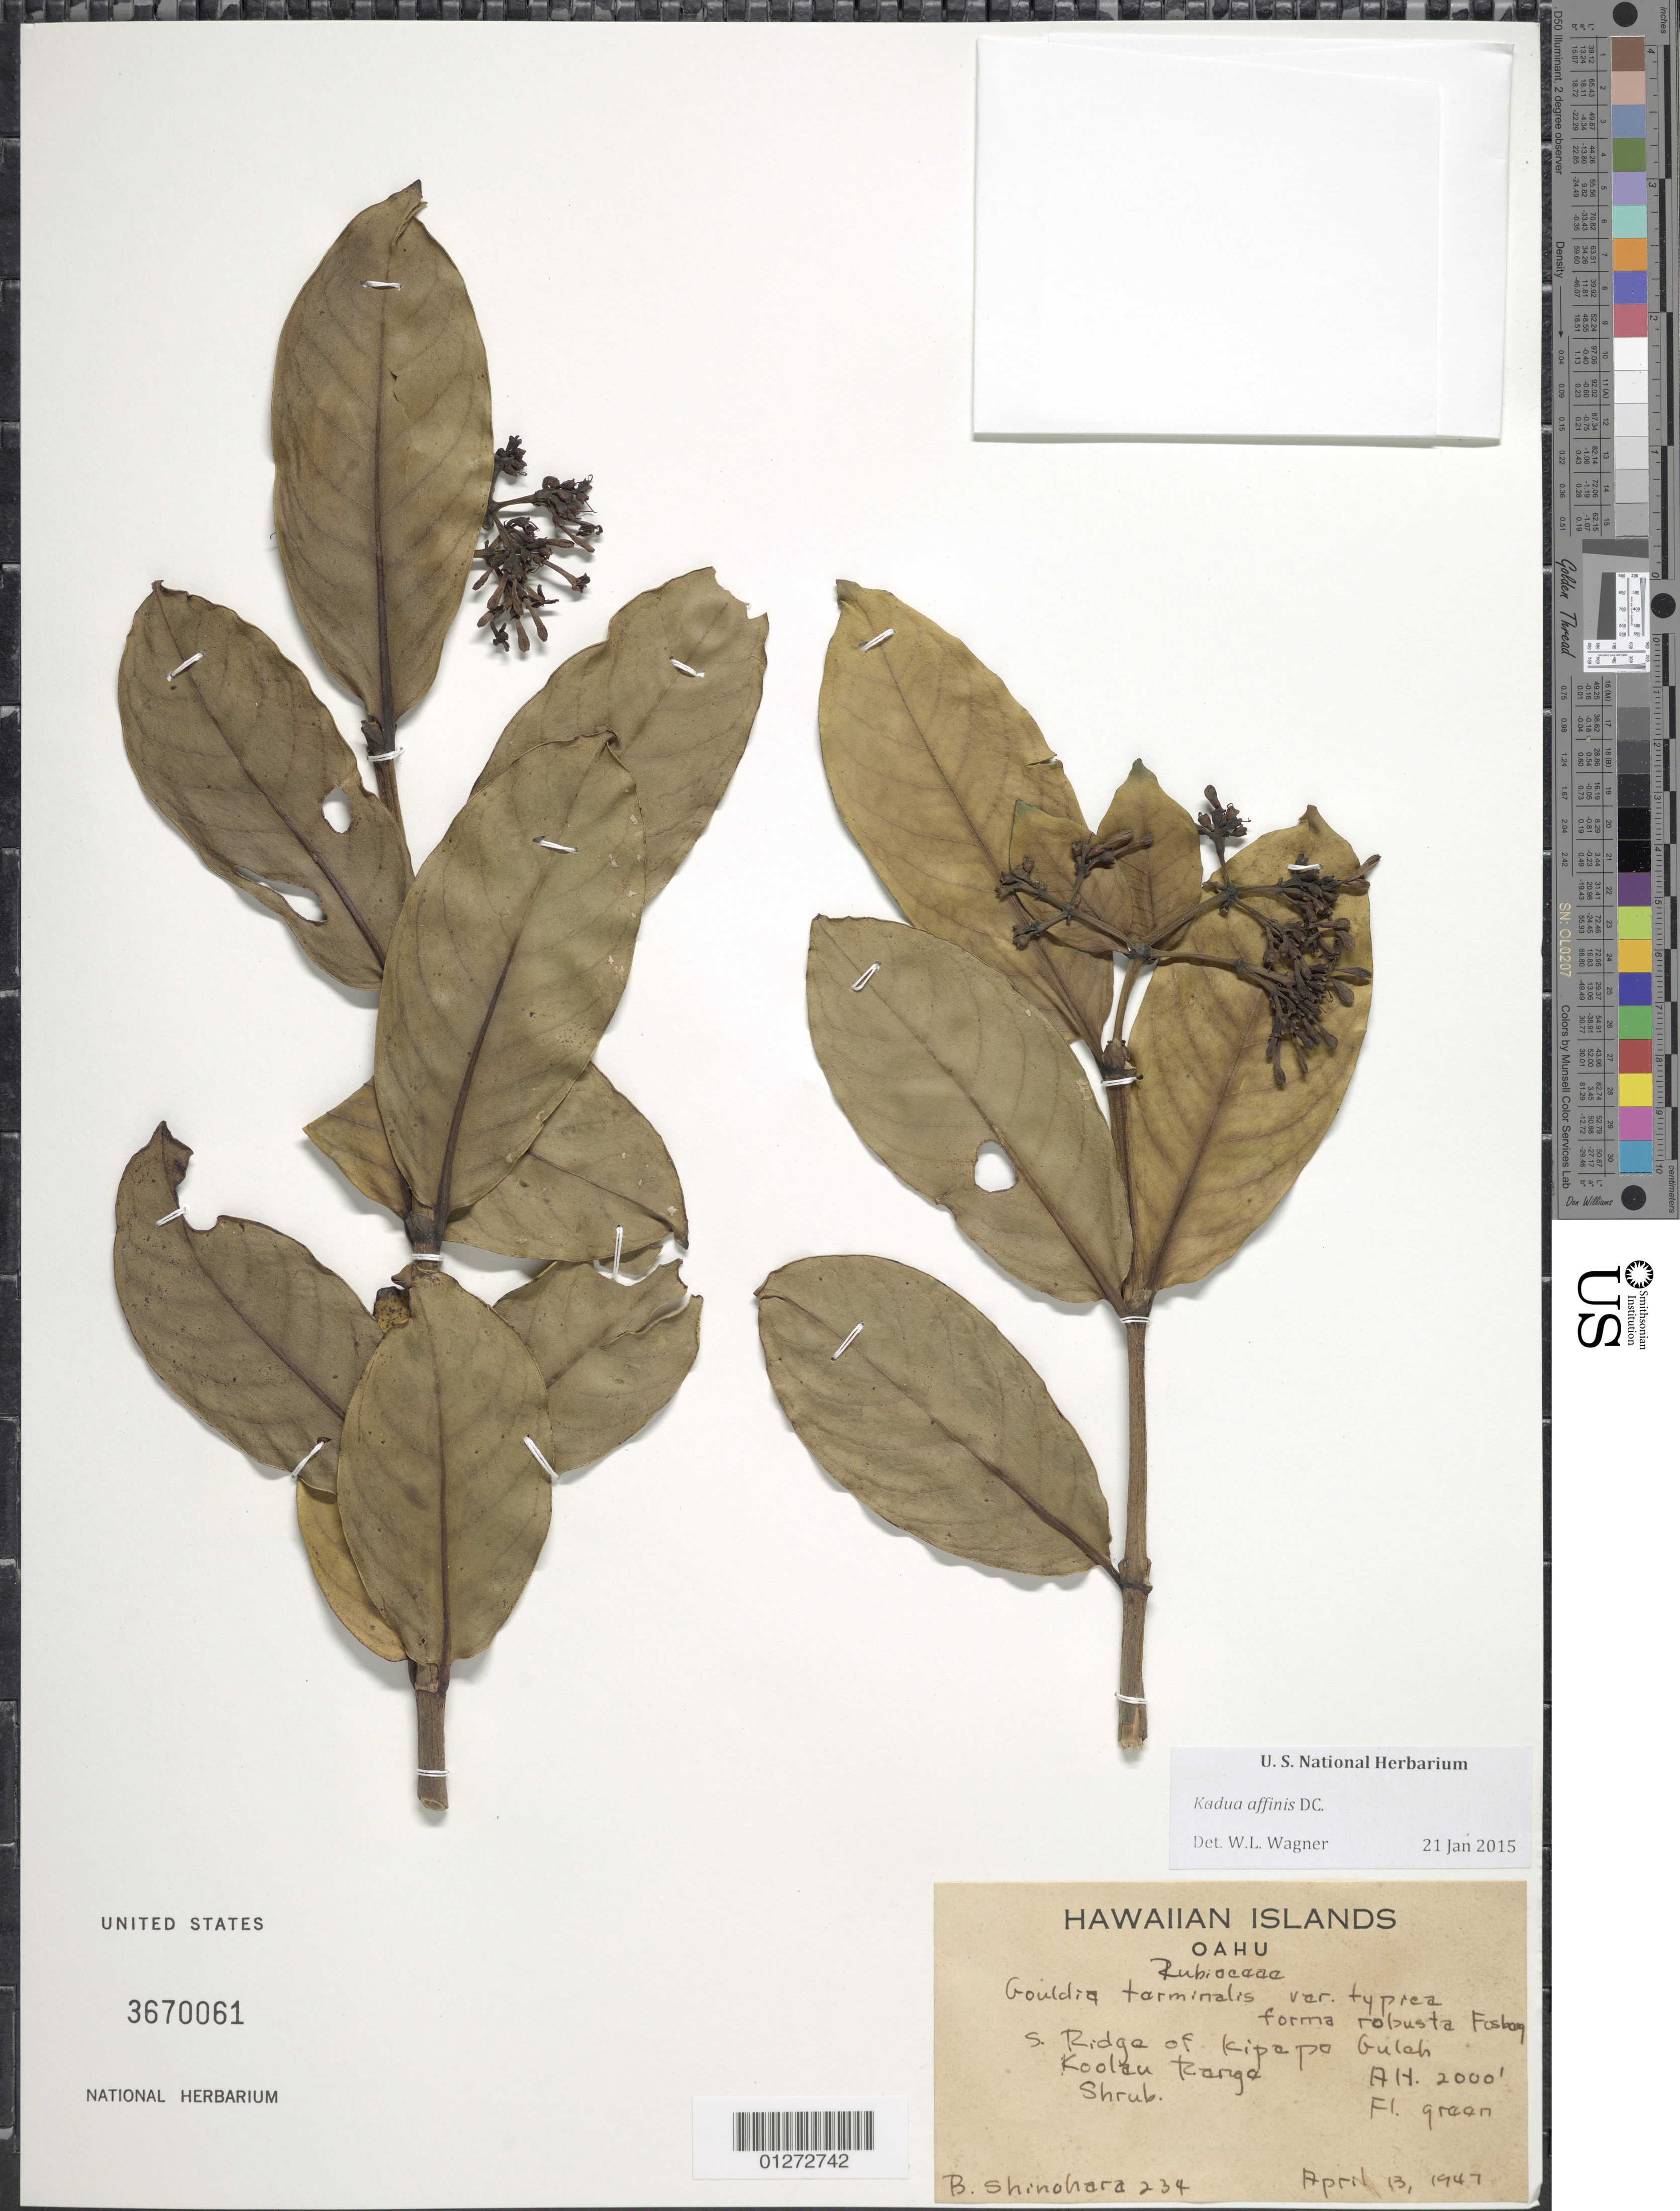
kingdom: Plantae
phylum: Tracheophyta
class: Magnoliopsida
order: Gentianales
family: Rubiaceae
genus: Kadua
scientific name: Kadua affinis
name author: DC.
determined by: Wagner, W. L., (BOT), Smithsonian Institution - National Museum of Natural History (UNITED STATES)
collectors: B. Shinohara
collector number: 234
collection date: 1947-04-13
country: United States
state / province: Hawaii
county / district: Honolulu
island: Oahu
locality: S. Ridge of Kipapa Gulch, Koolau Range.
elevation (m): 610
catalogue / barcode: US 3670061